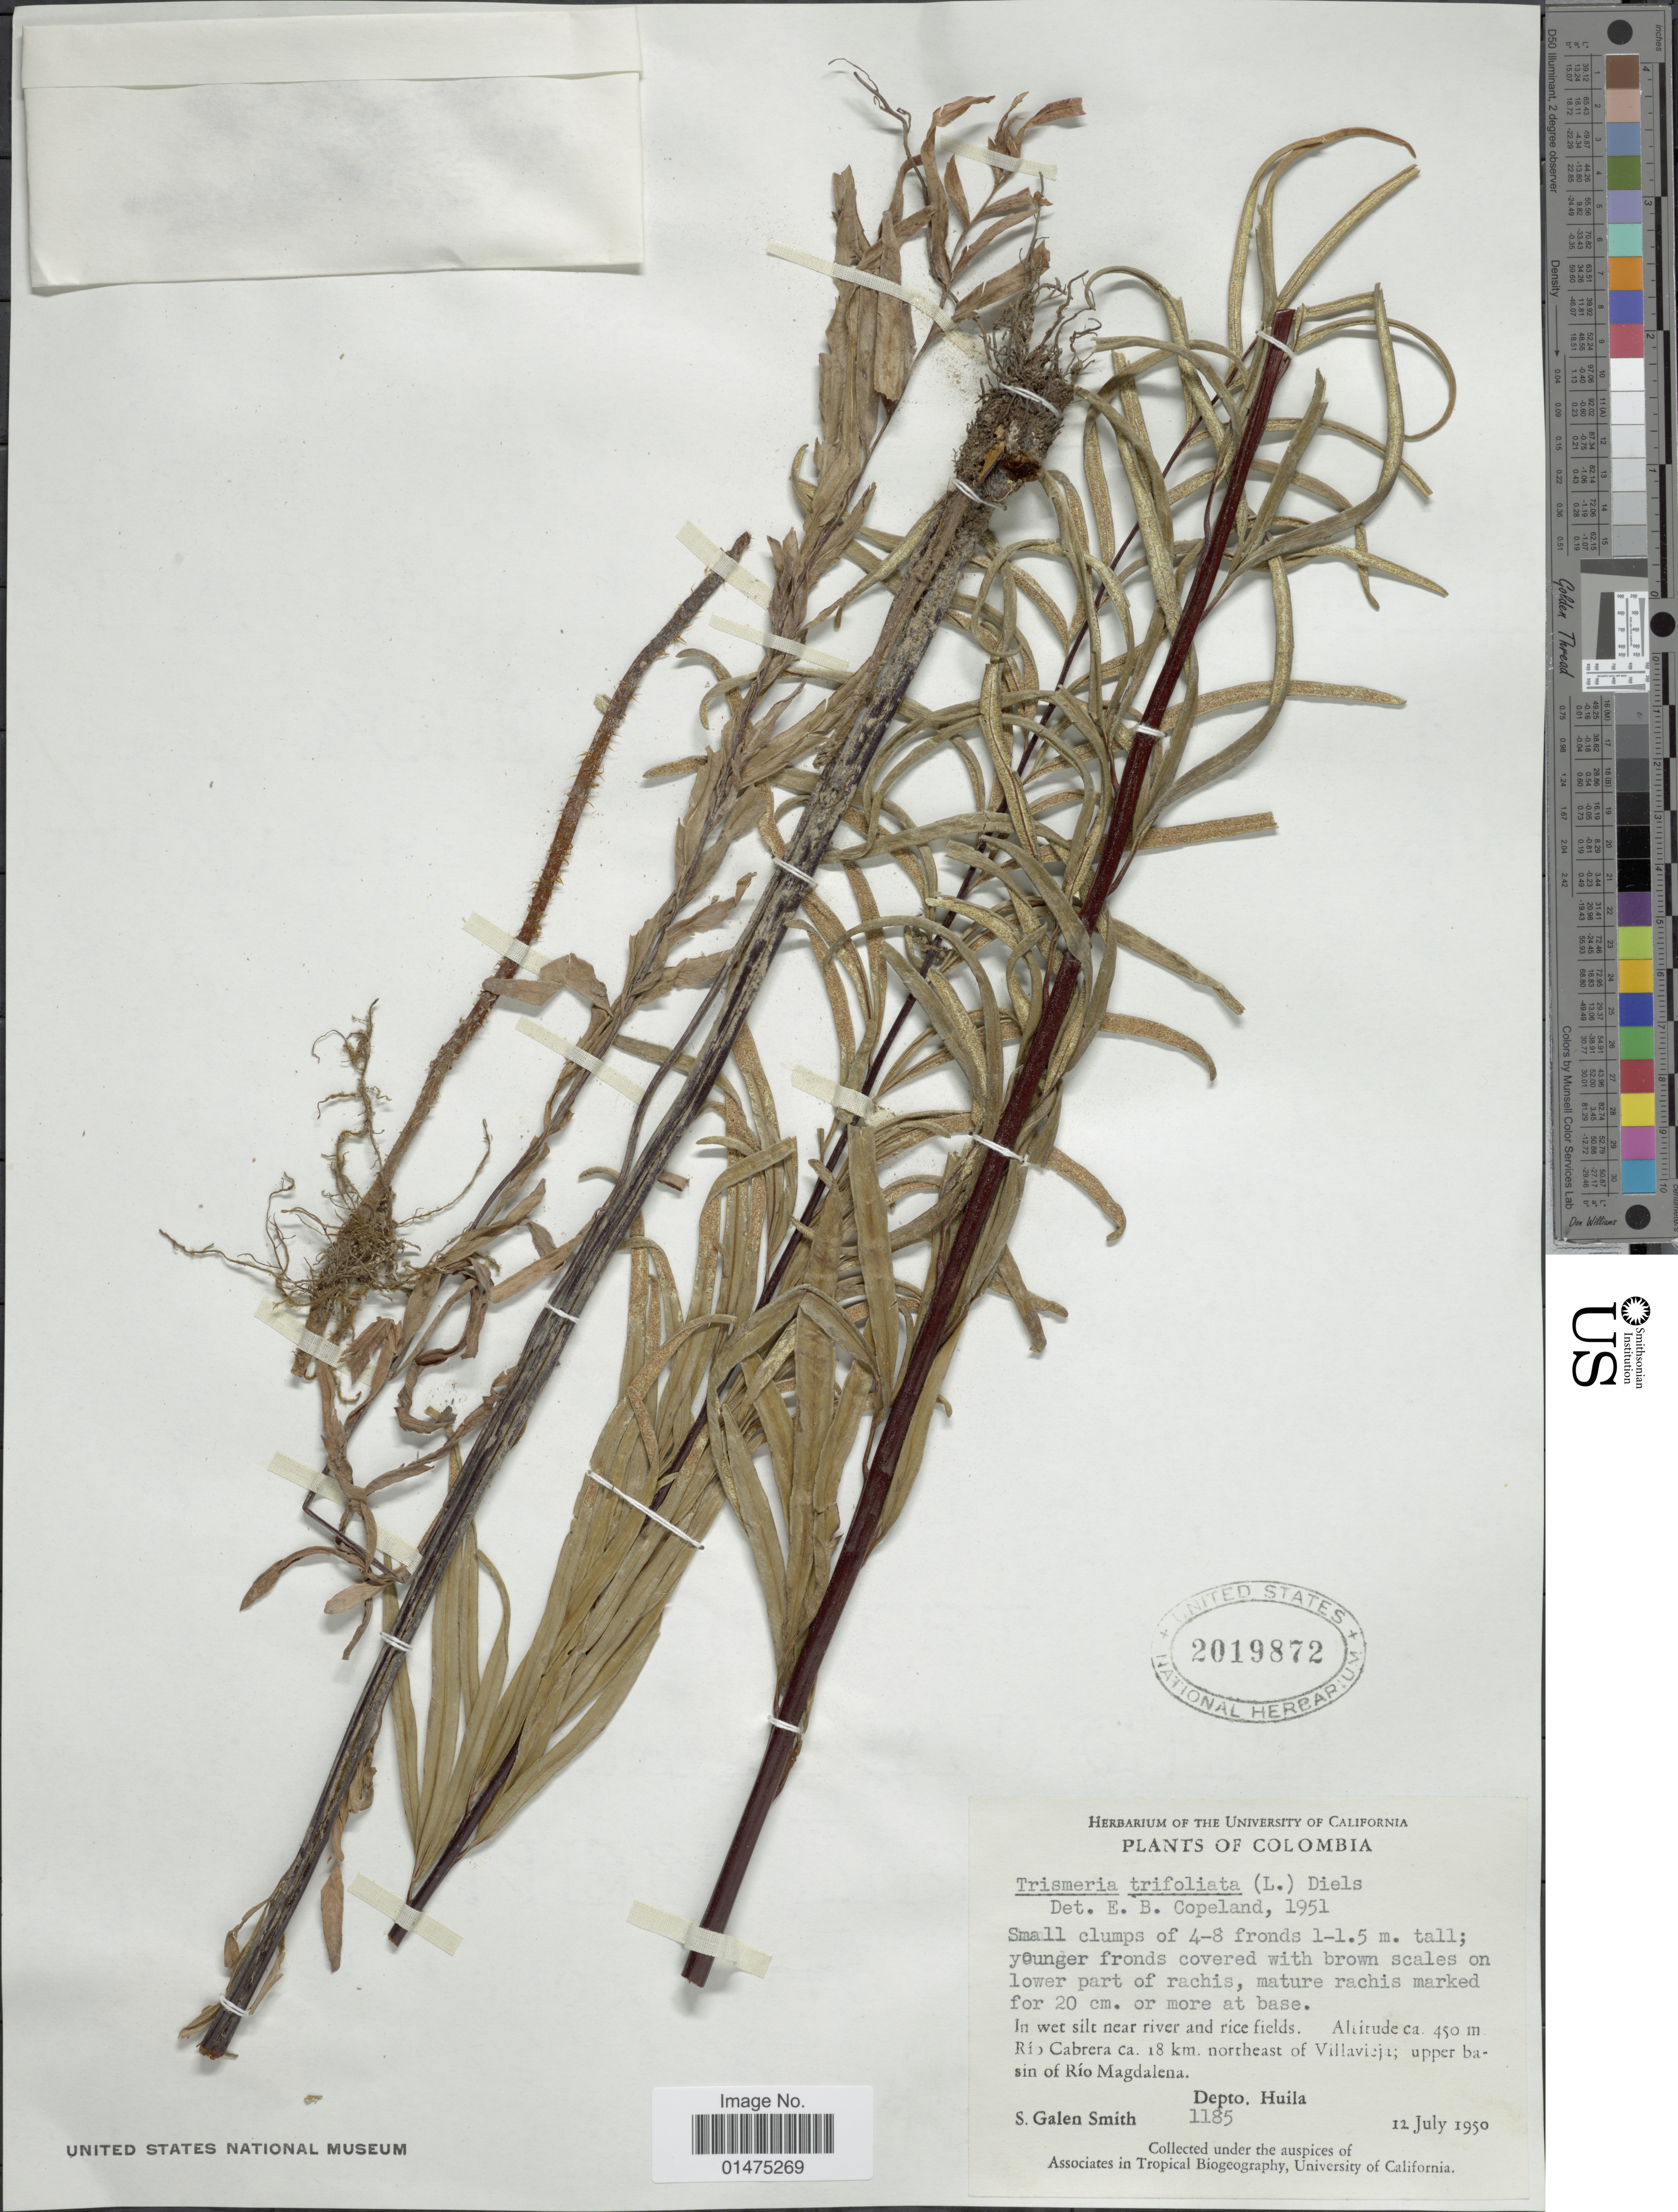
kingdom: Plantae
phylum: Tracheophyta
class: Polypodiopsida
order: Polypodiales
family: Pteridaceae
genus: Pityrogramma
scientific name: Pityrogramma trifoliata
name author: (L.) R.M. Tryon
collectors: S. G. Smith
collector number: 1185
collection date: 1950-07-12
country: Colombia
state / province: Huila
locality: In wet silt river and rice fields, Rio Cabrera ca. 18 km. northeast of Villavieja: upper basin of Rio Magdalena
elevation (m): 450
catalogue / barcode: US 2019872